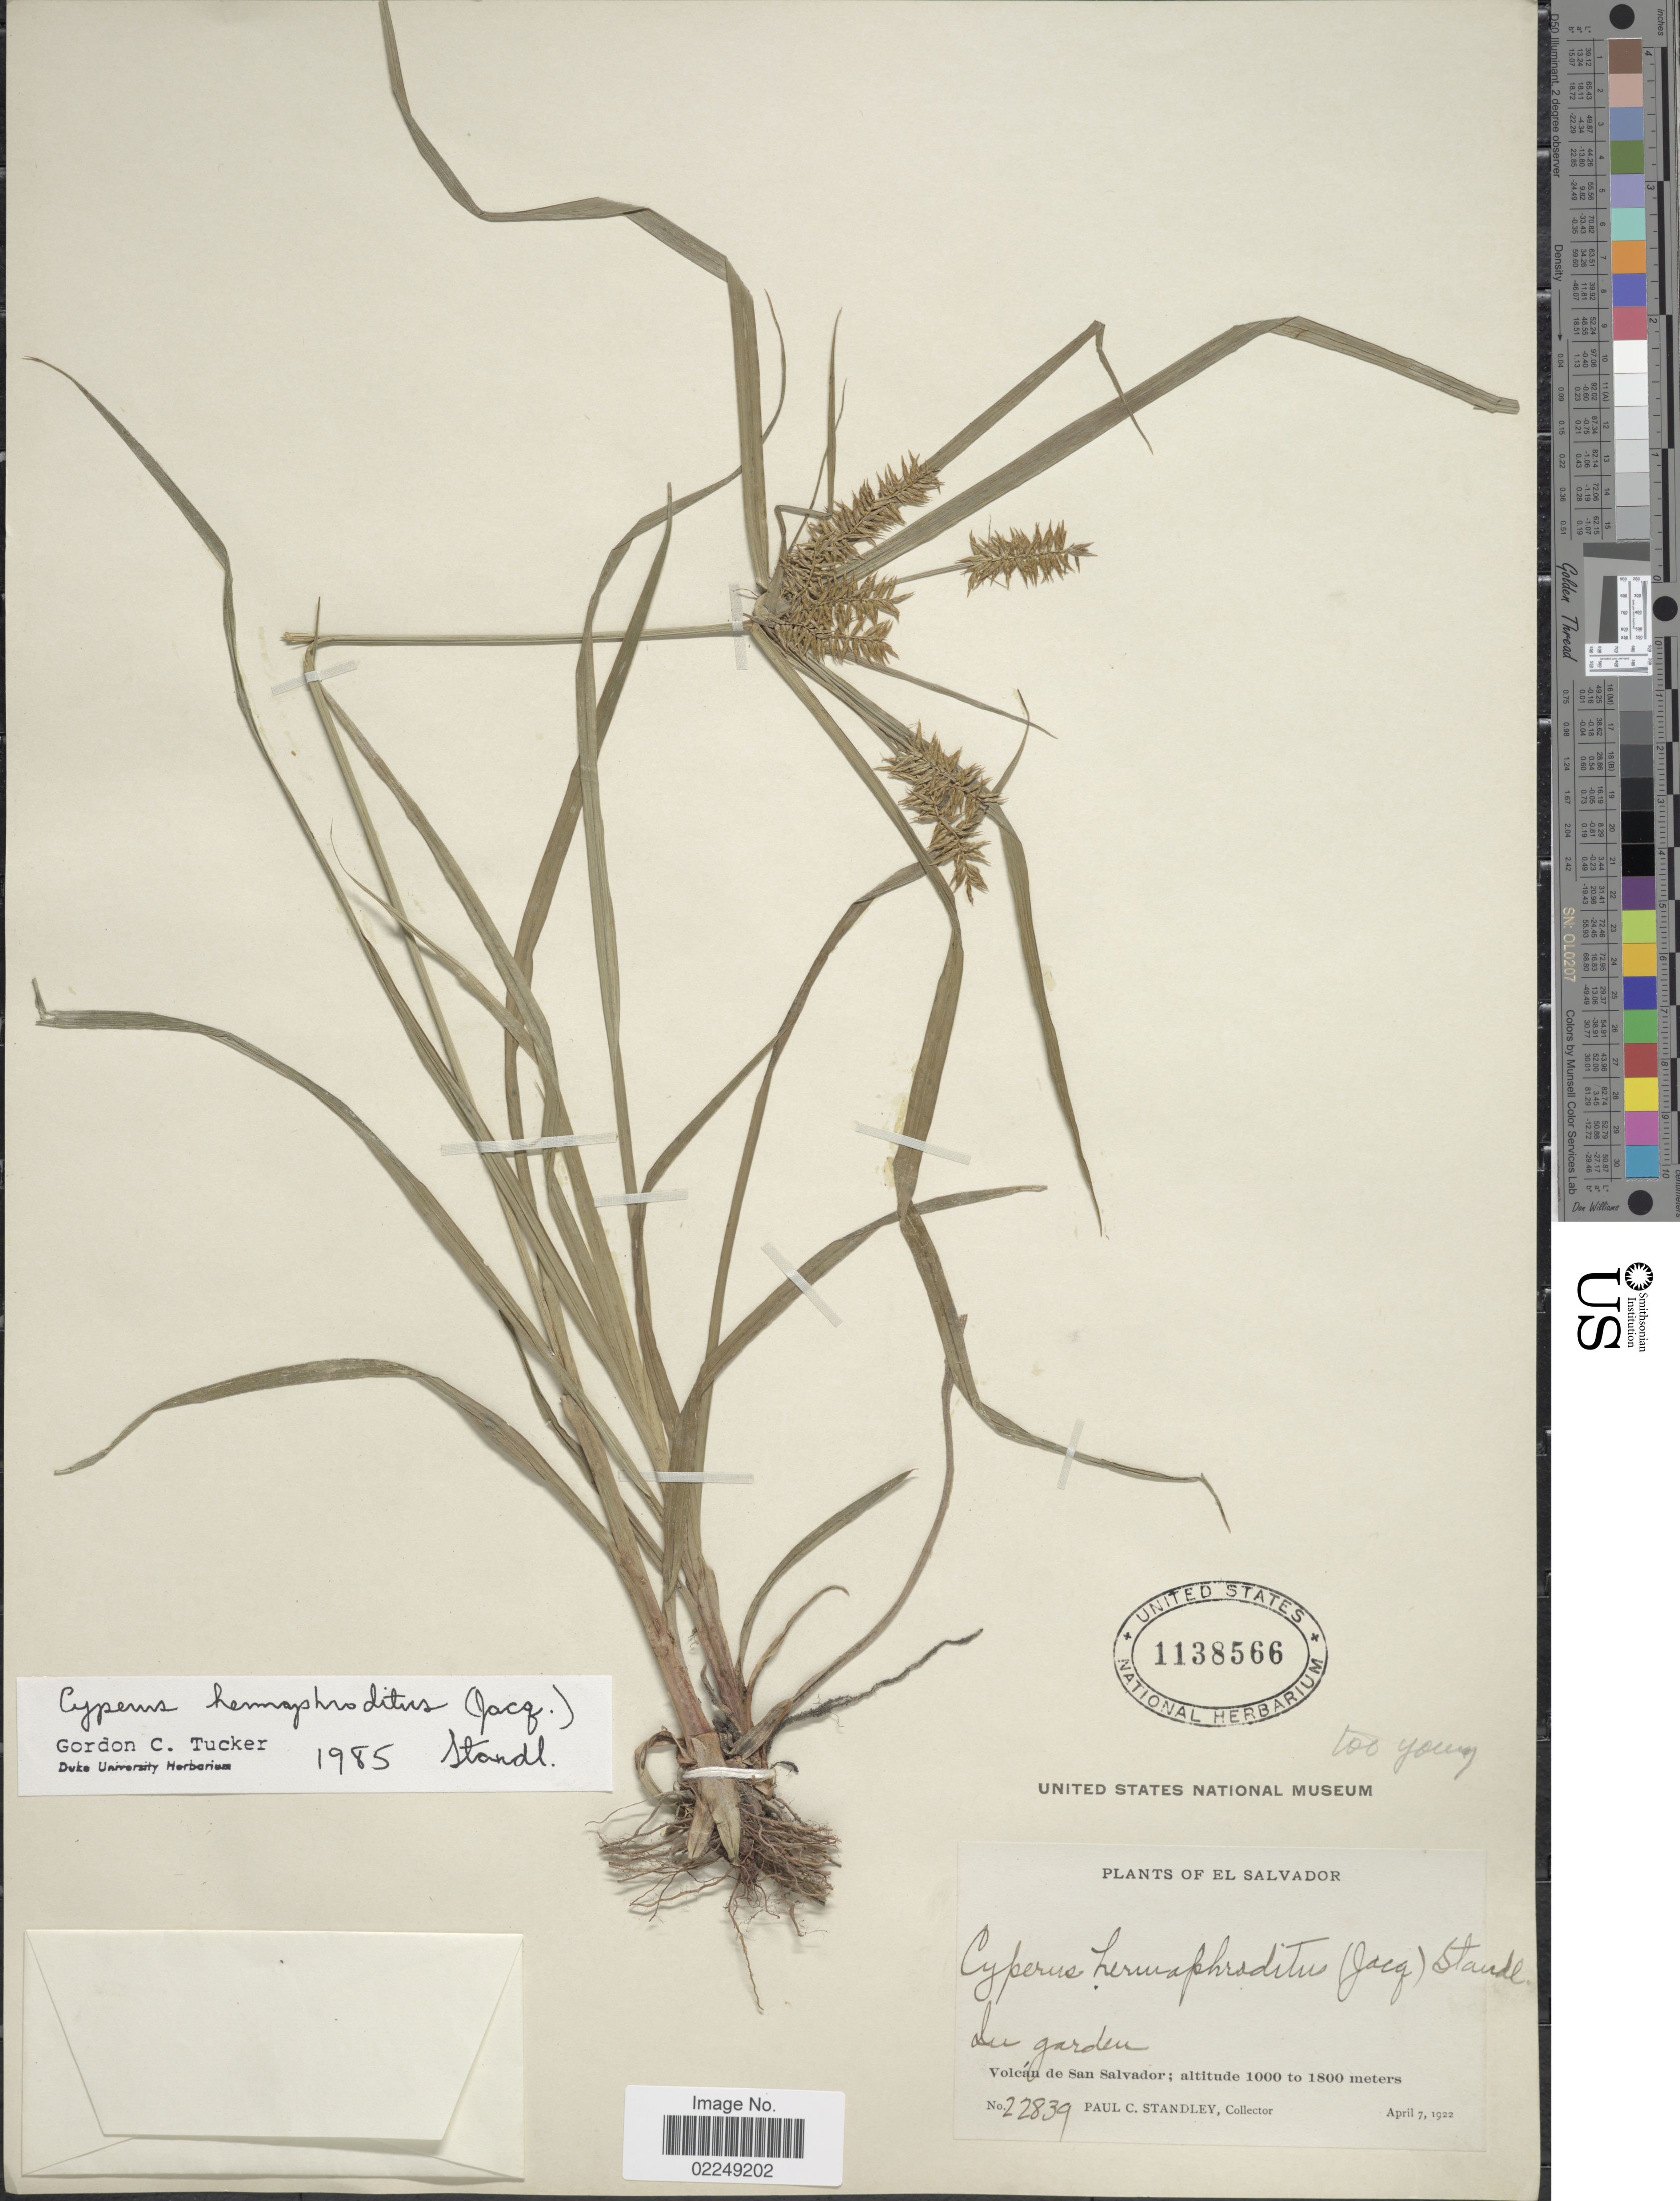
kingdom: Plantae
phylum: Tracheophyta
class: Liliopsida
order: Poales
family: Cyperaceae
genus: Cyperus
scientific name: Cyperus hermaphroditus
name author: (Jacq.) Standl.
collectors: P. C. Standley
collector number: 22839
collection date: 1922-04-07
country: El Salvador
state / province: San Salvador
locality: Volcan de San Salvador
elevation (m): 1000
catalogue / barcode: US 1138566